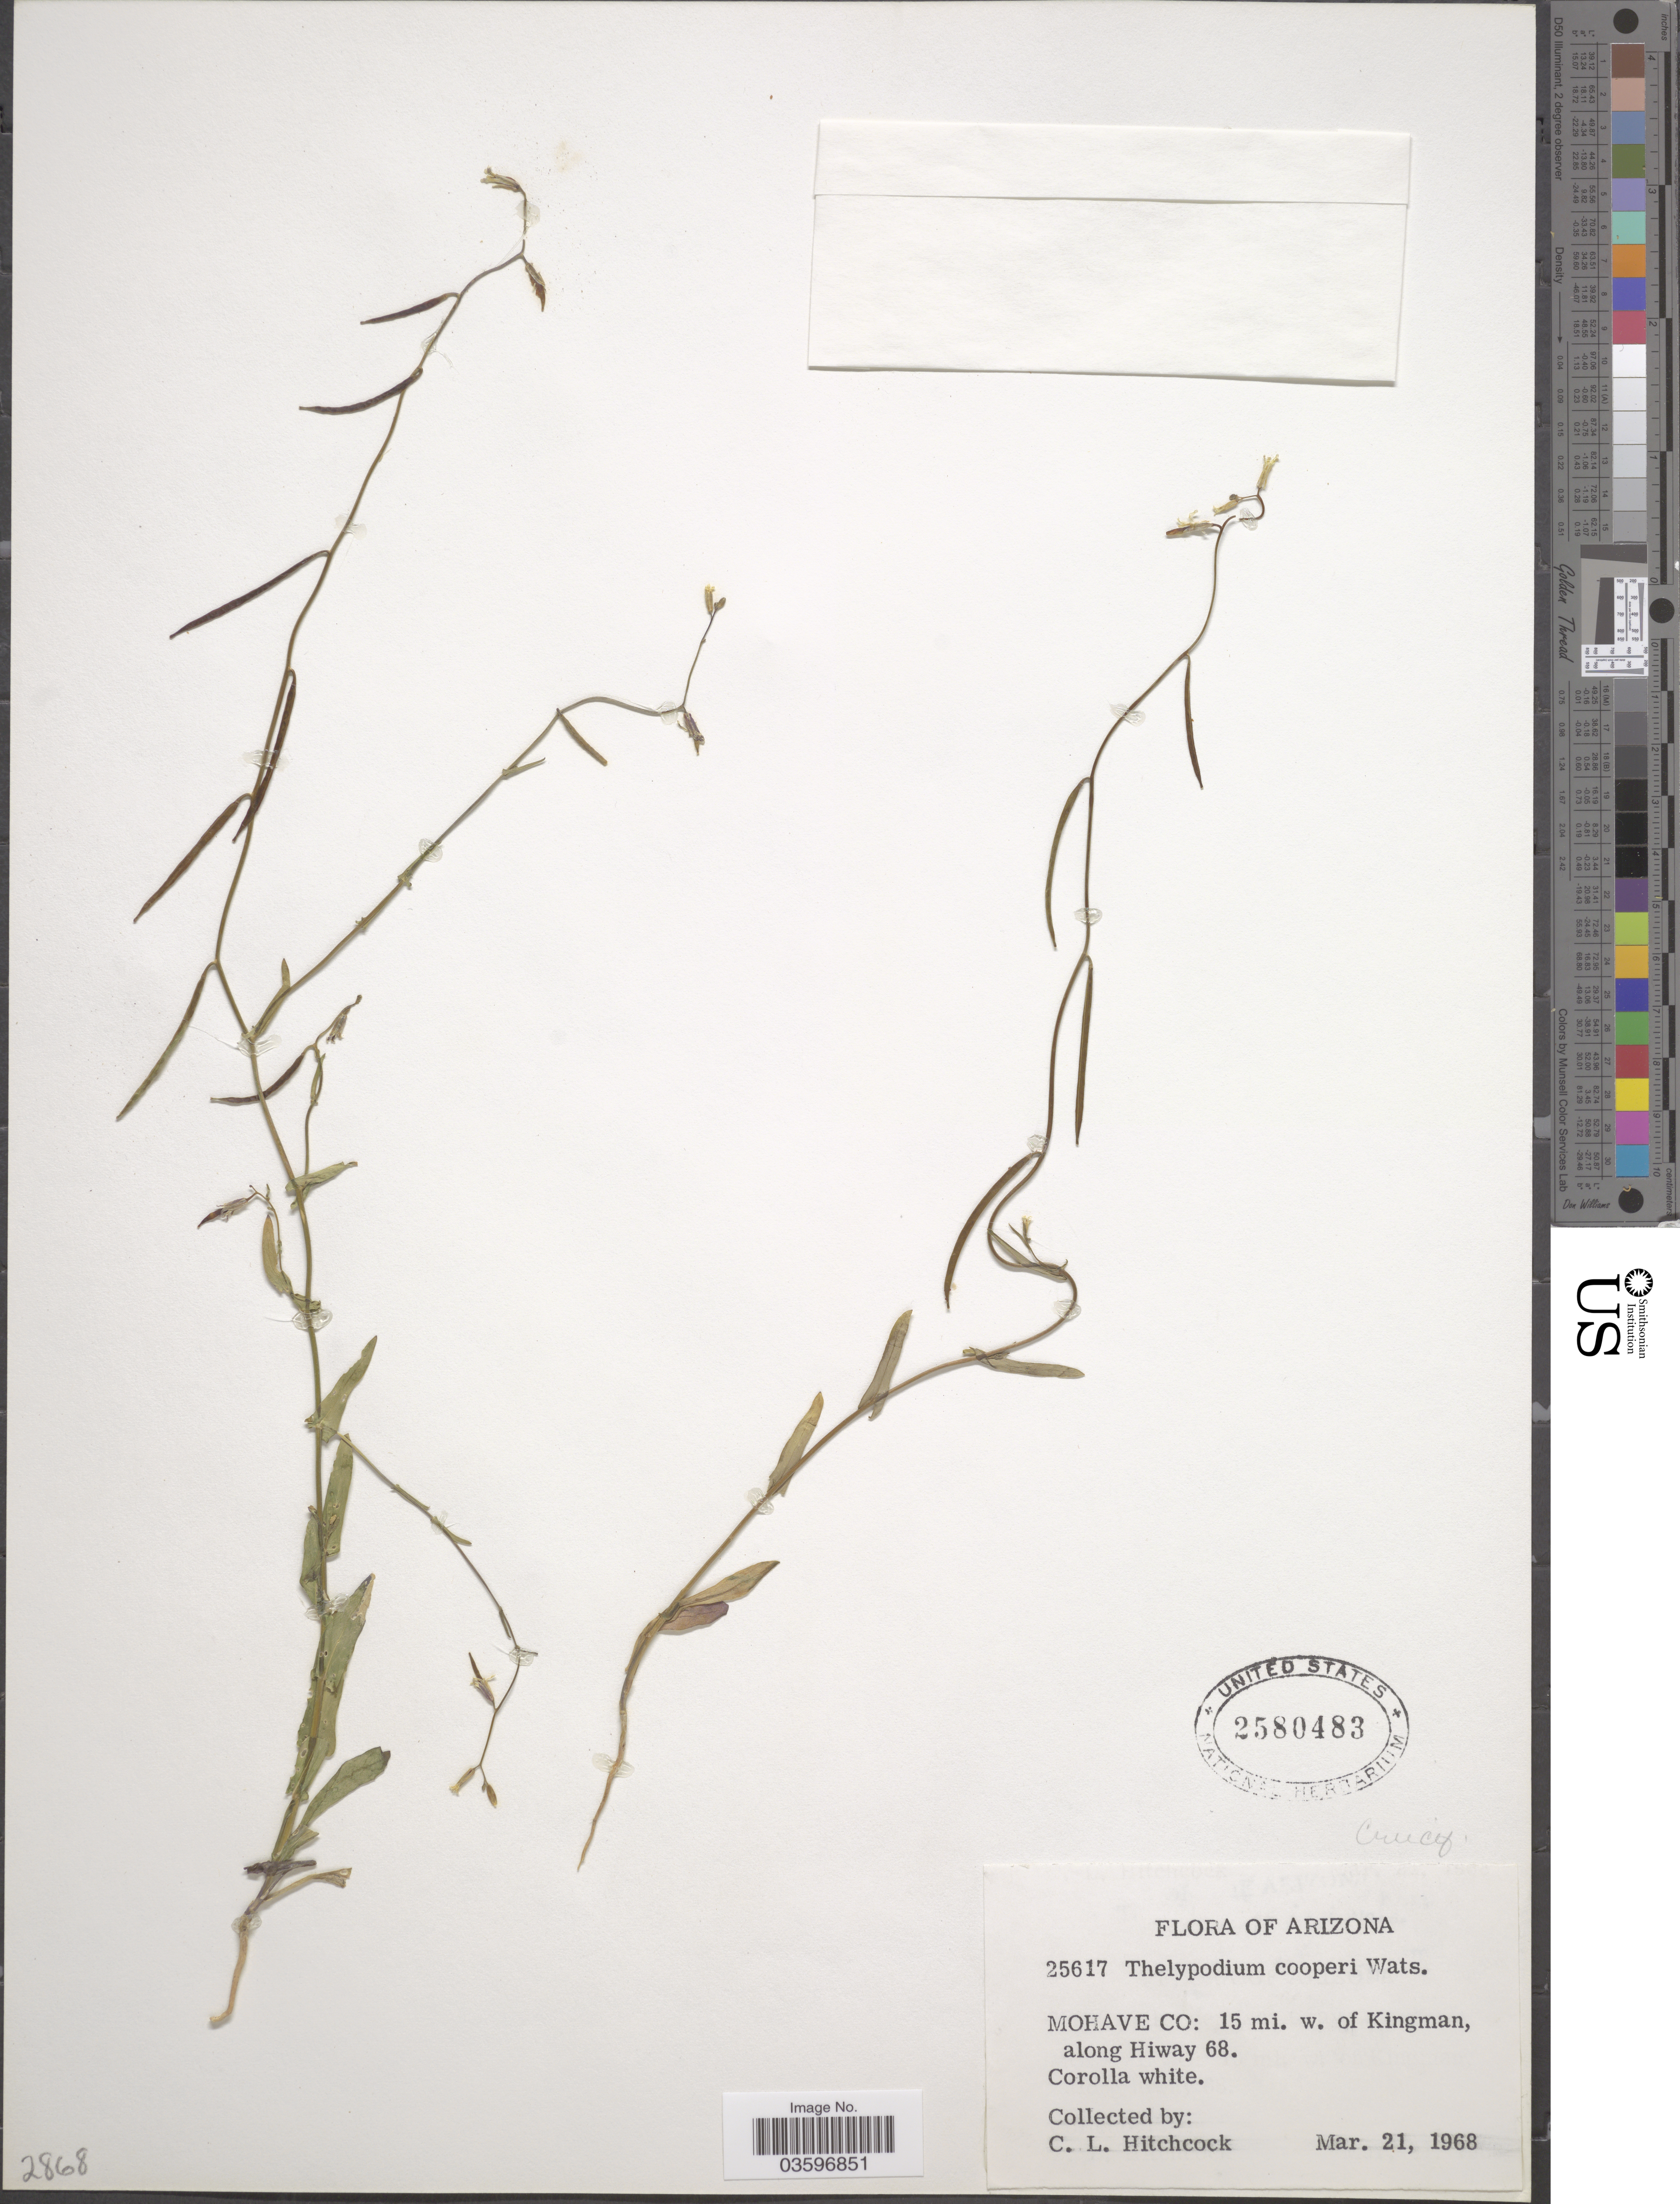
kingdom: Plantae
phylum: Tracheophyta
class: Magnoliopsida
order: Brassicales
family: Brassicaceae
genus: Caulanthus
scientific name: Caulanthus cooperi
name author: (S. Watson) Payson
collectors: C. L. Hitchcock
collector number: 25617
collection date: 1968-03-21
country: United States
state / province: Arizona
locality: Mohave Co: 15 mi. w. of Kingman, along Hiway 68.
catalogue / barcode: US 2580483